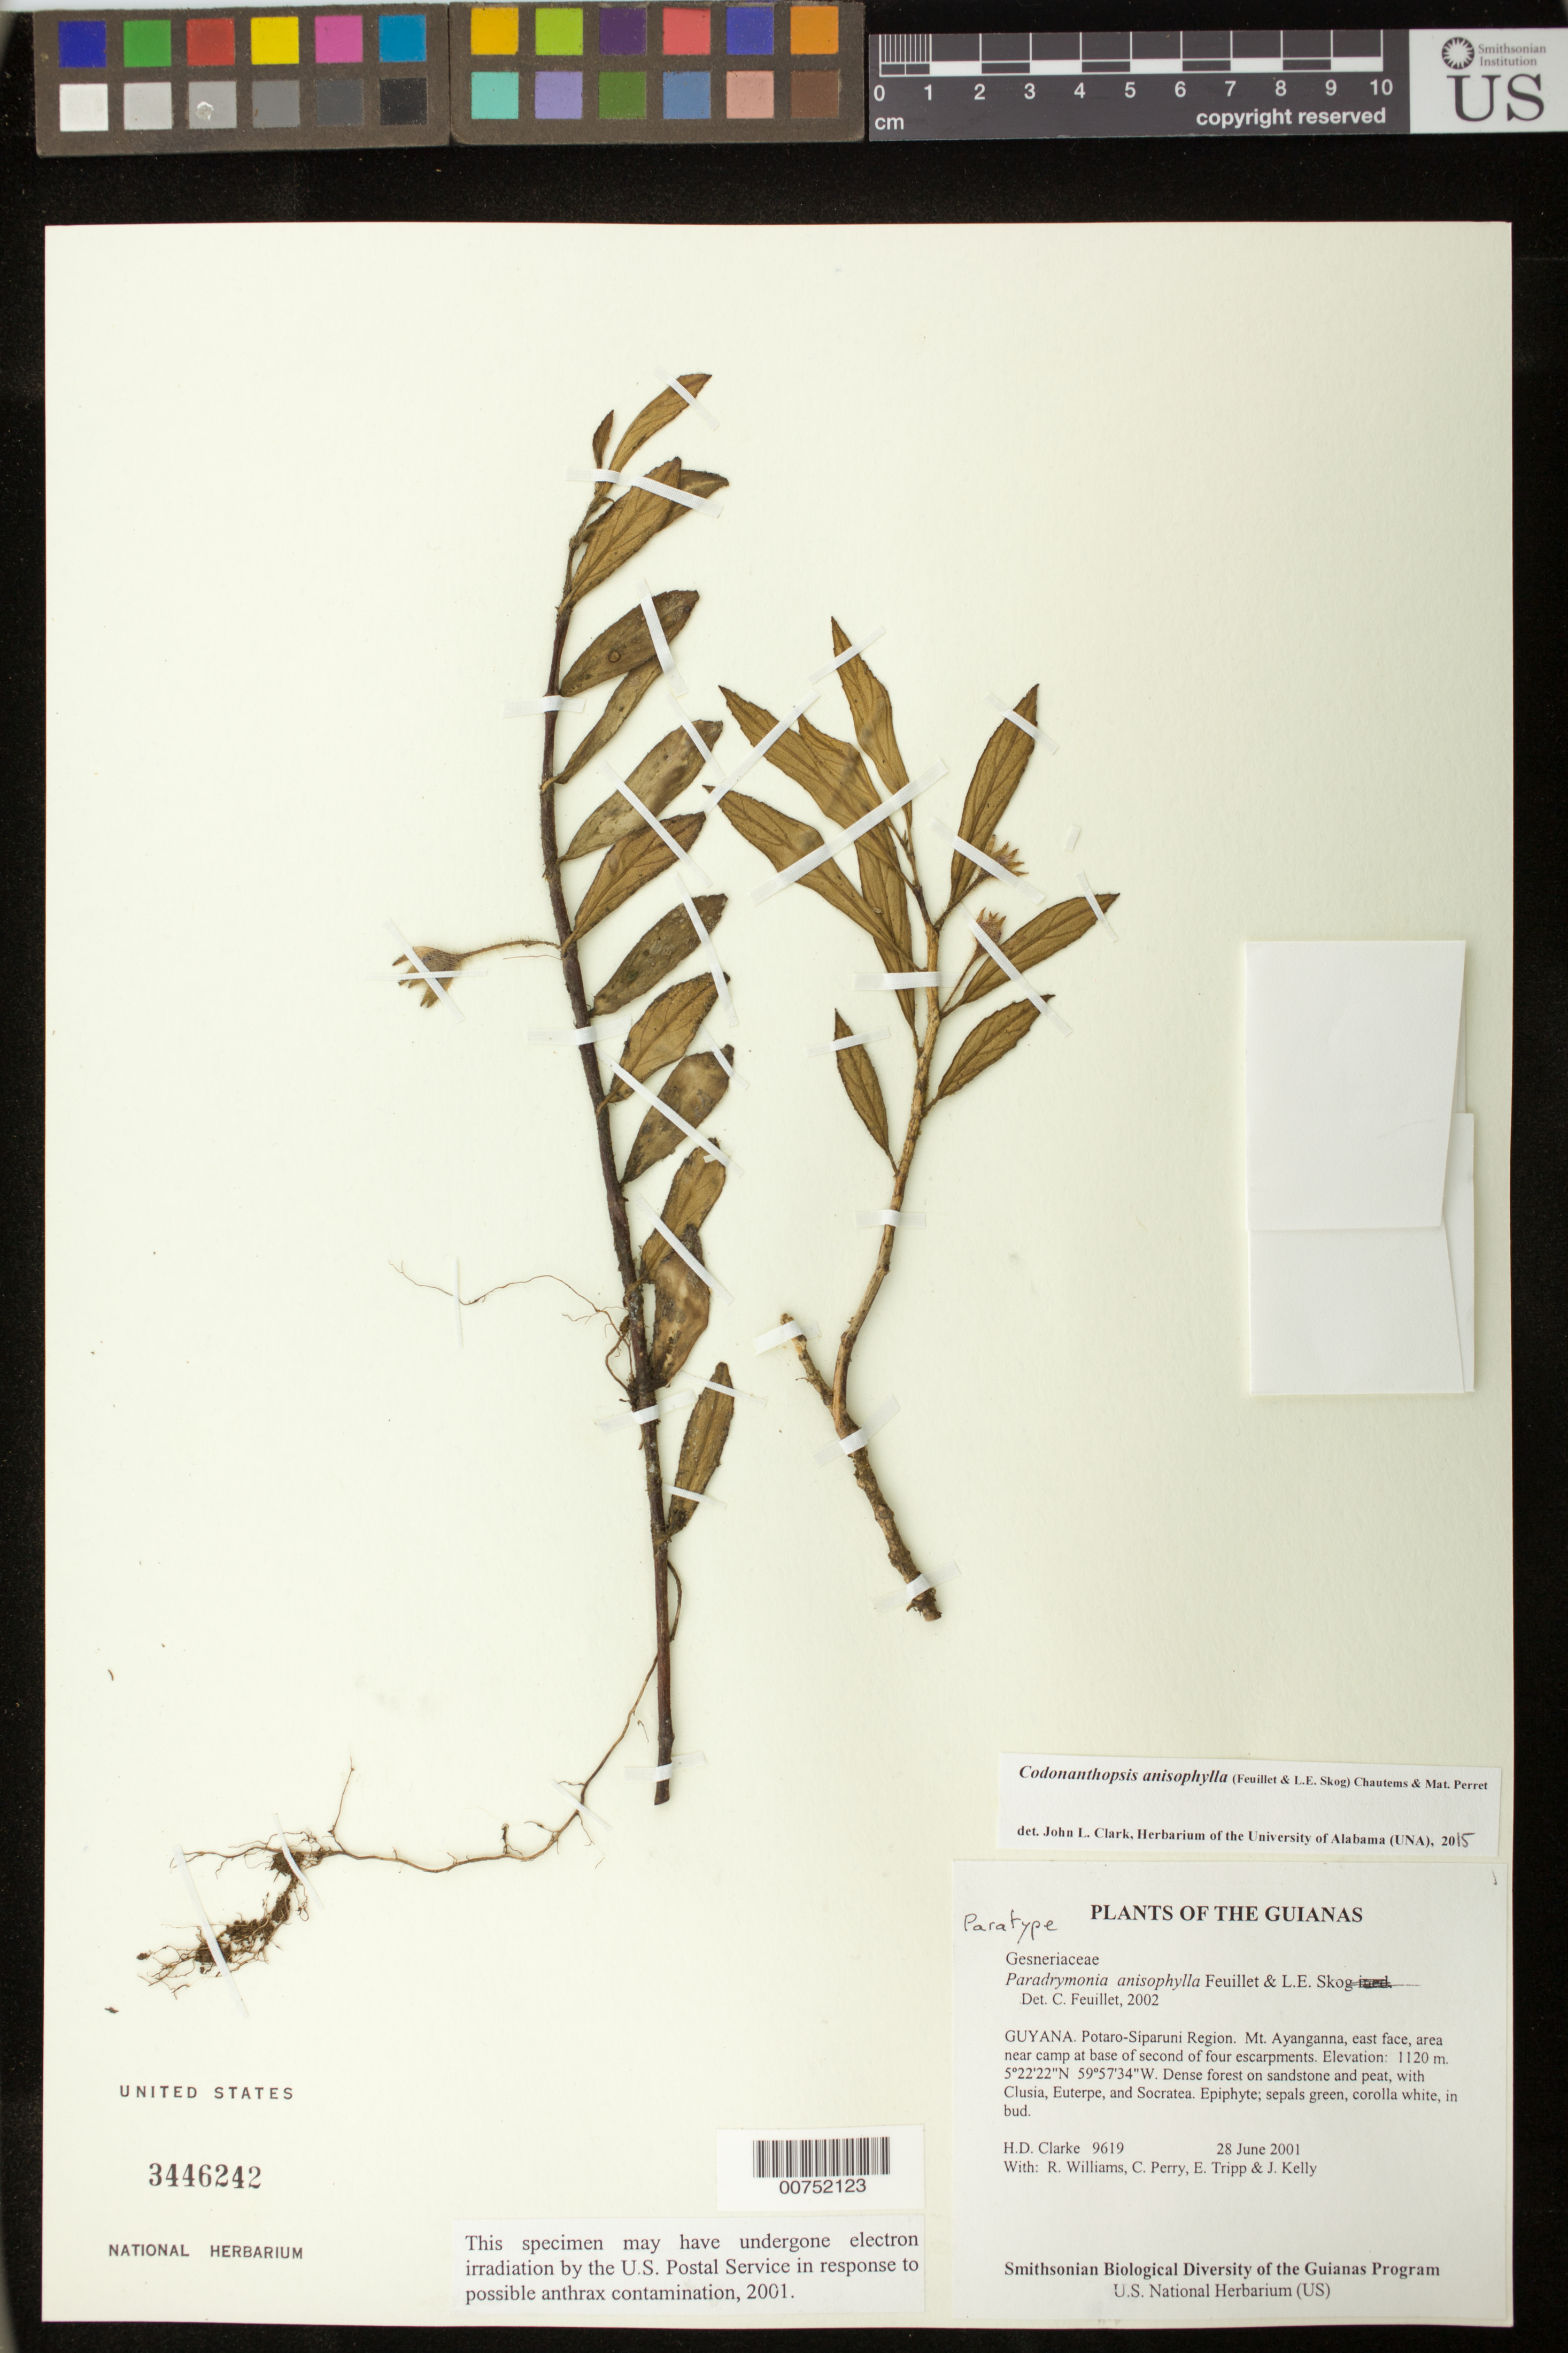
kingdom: Plantae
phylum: Tracheophyta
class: Magnoliopsida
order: Lamiales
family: Gesneriaceae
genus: Codonanthopsis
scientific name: Codonanthopsis anisophylla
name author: (Feuillet & L.E. Skog) Chautems & Mat.Perret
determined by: Clark, J. L., (SEL), The Marie Selby Botanical Garden (UNITED STATES)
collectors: H. D. Clarke, R. Williams, C. Perry, E. Tripp & J. Kelly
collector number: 9619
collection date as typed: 28 Jun 2001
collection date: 2001-06-28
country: Guyana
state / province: Potaro-Siparuni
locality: Mt. Ayanganna, east face, area near camp at base of second of four escarpments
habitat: Dense forest on sandstone and peat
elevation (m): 1120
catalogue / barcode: US 3344624